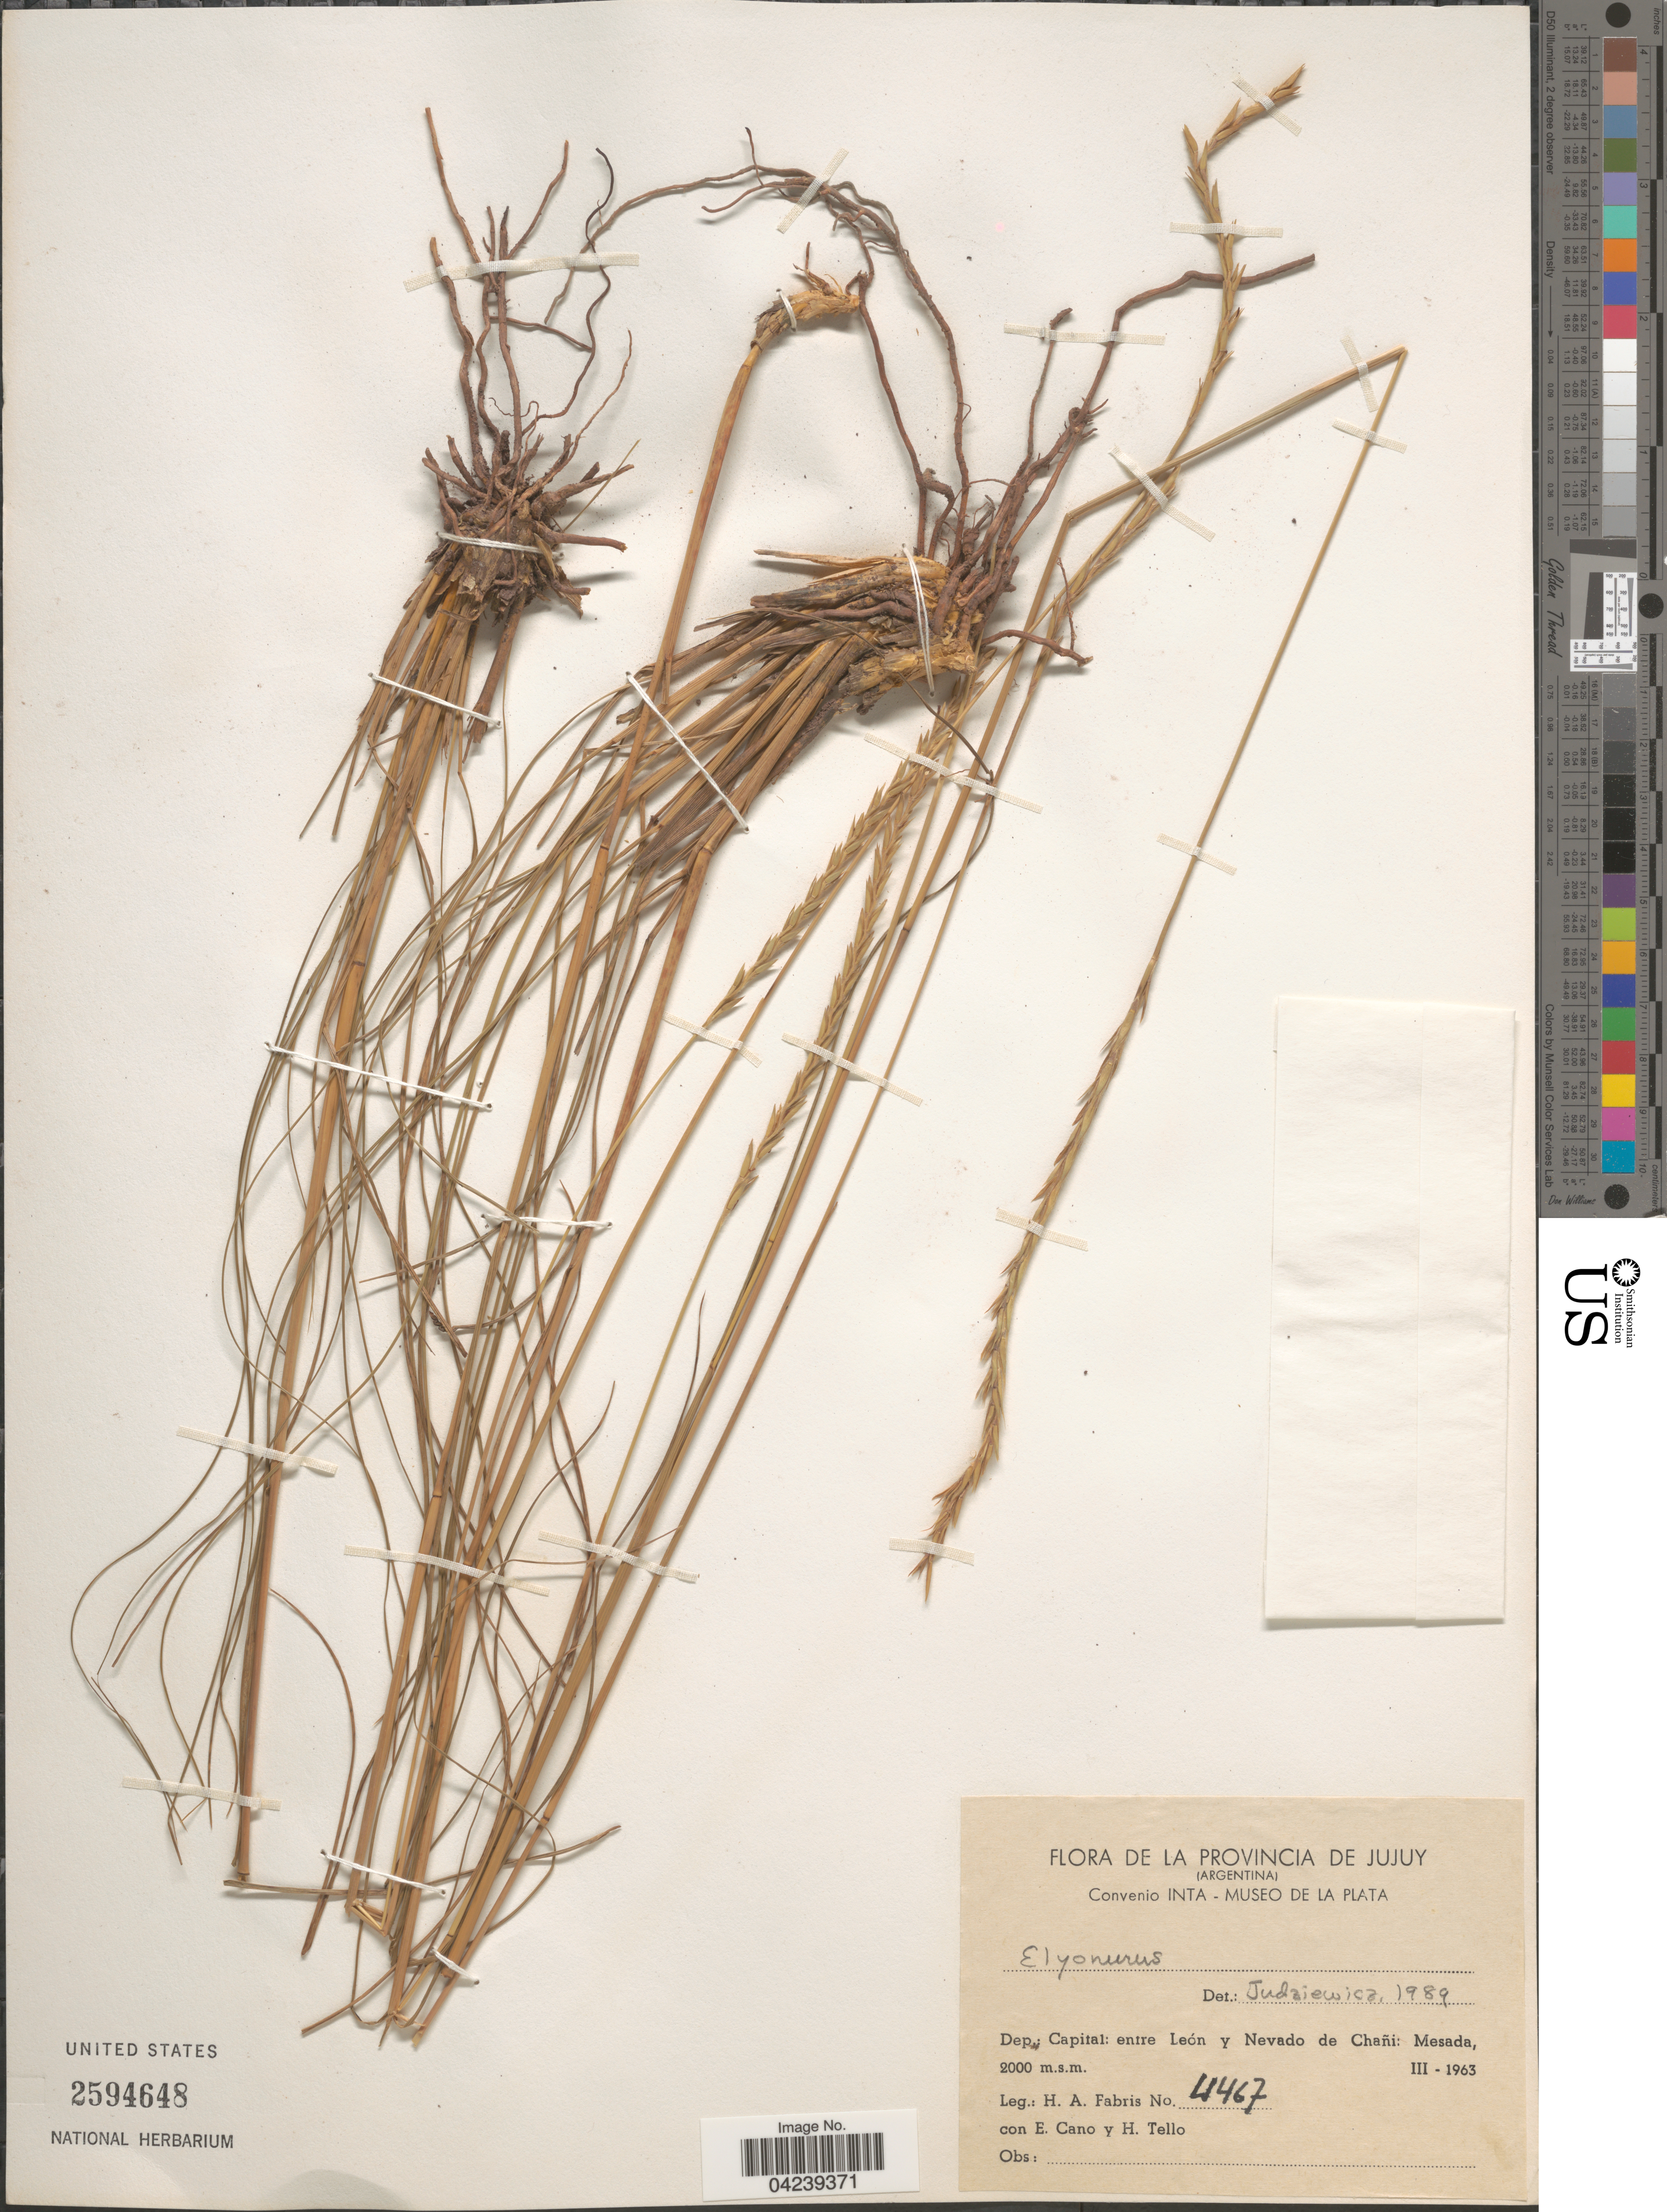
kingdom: Plantae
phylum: Tracheophyta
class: Liliopsida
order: Poales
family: Poaceae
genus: Elionurus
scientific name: Elionurus sp.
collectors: H. A. Fabris, E. Cano & H. Tello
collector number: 4467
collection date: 1963-03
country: Argentina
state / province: Jujuy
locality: Convenio INTA-Museo de La Plata. Dep.: Capital: entre León y Nevado de Chañi: Mesada.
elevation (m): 2000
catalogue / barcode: US 2594648